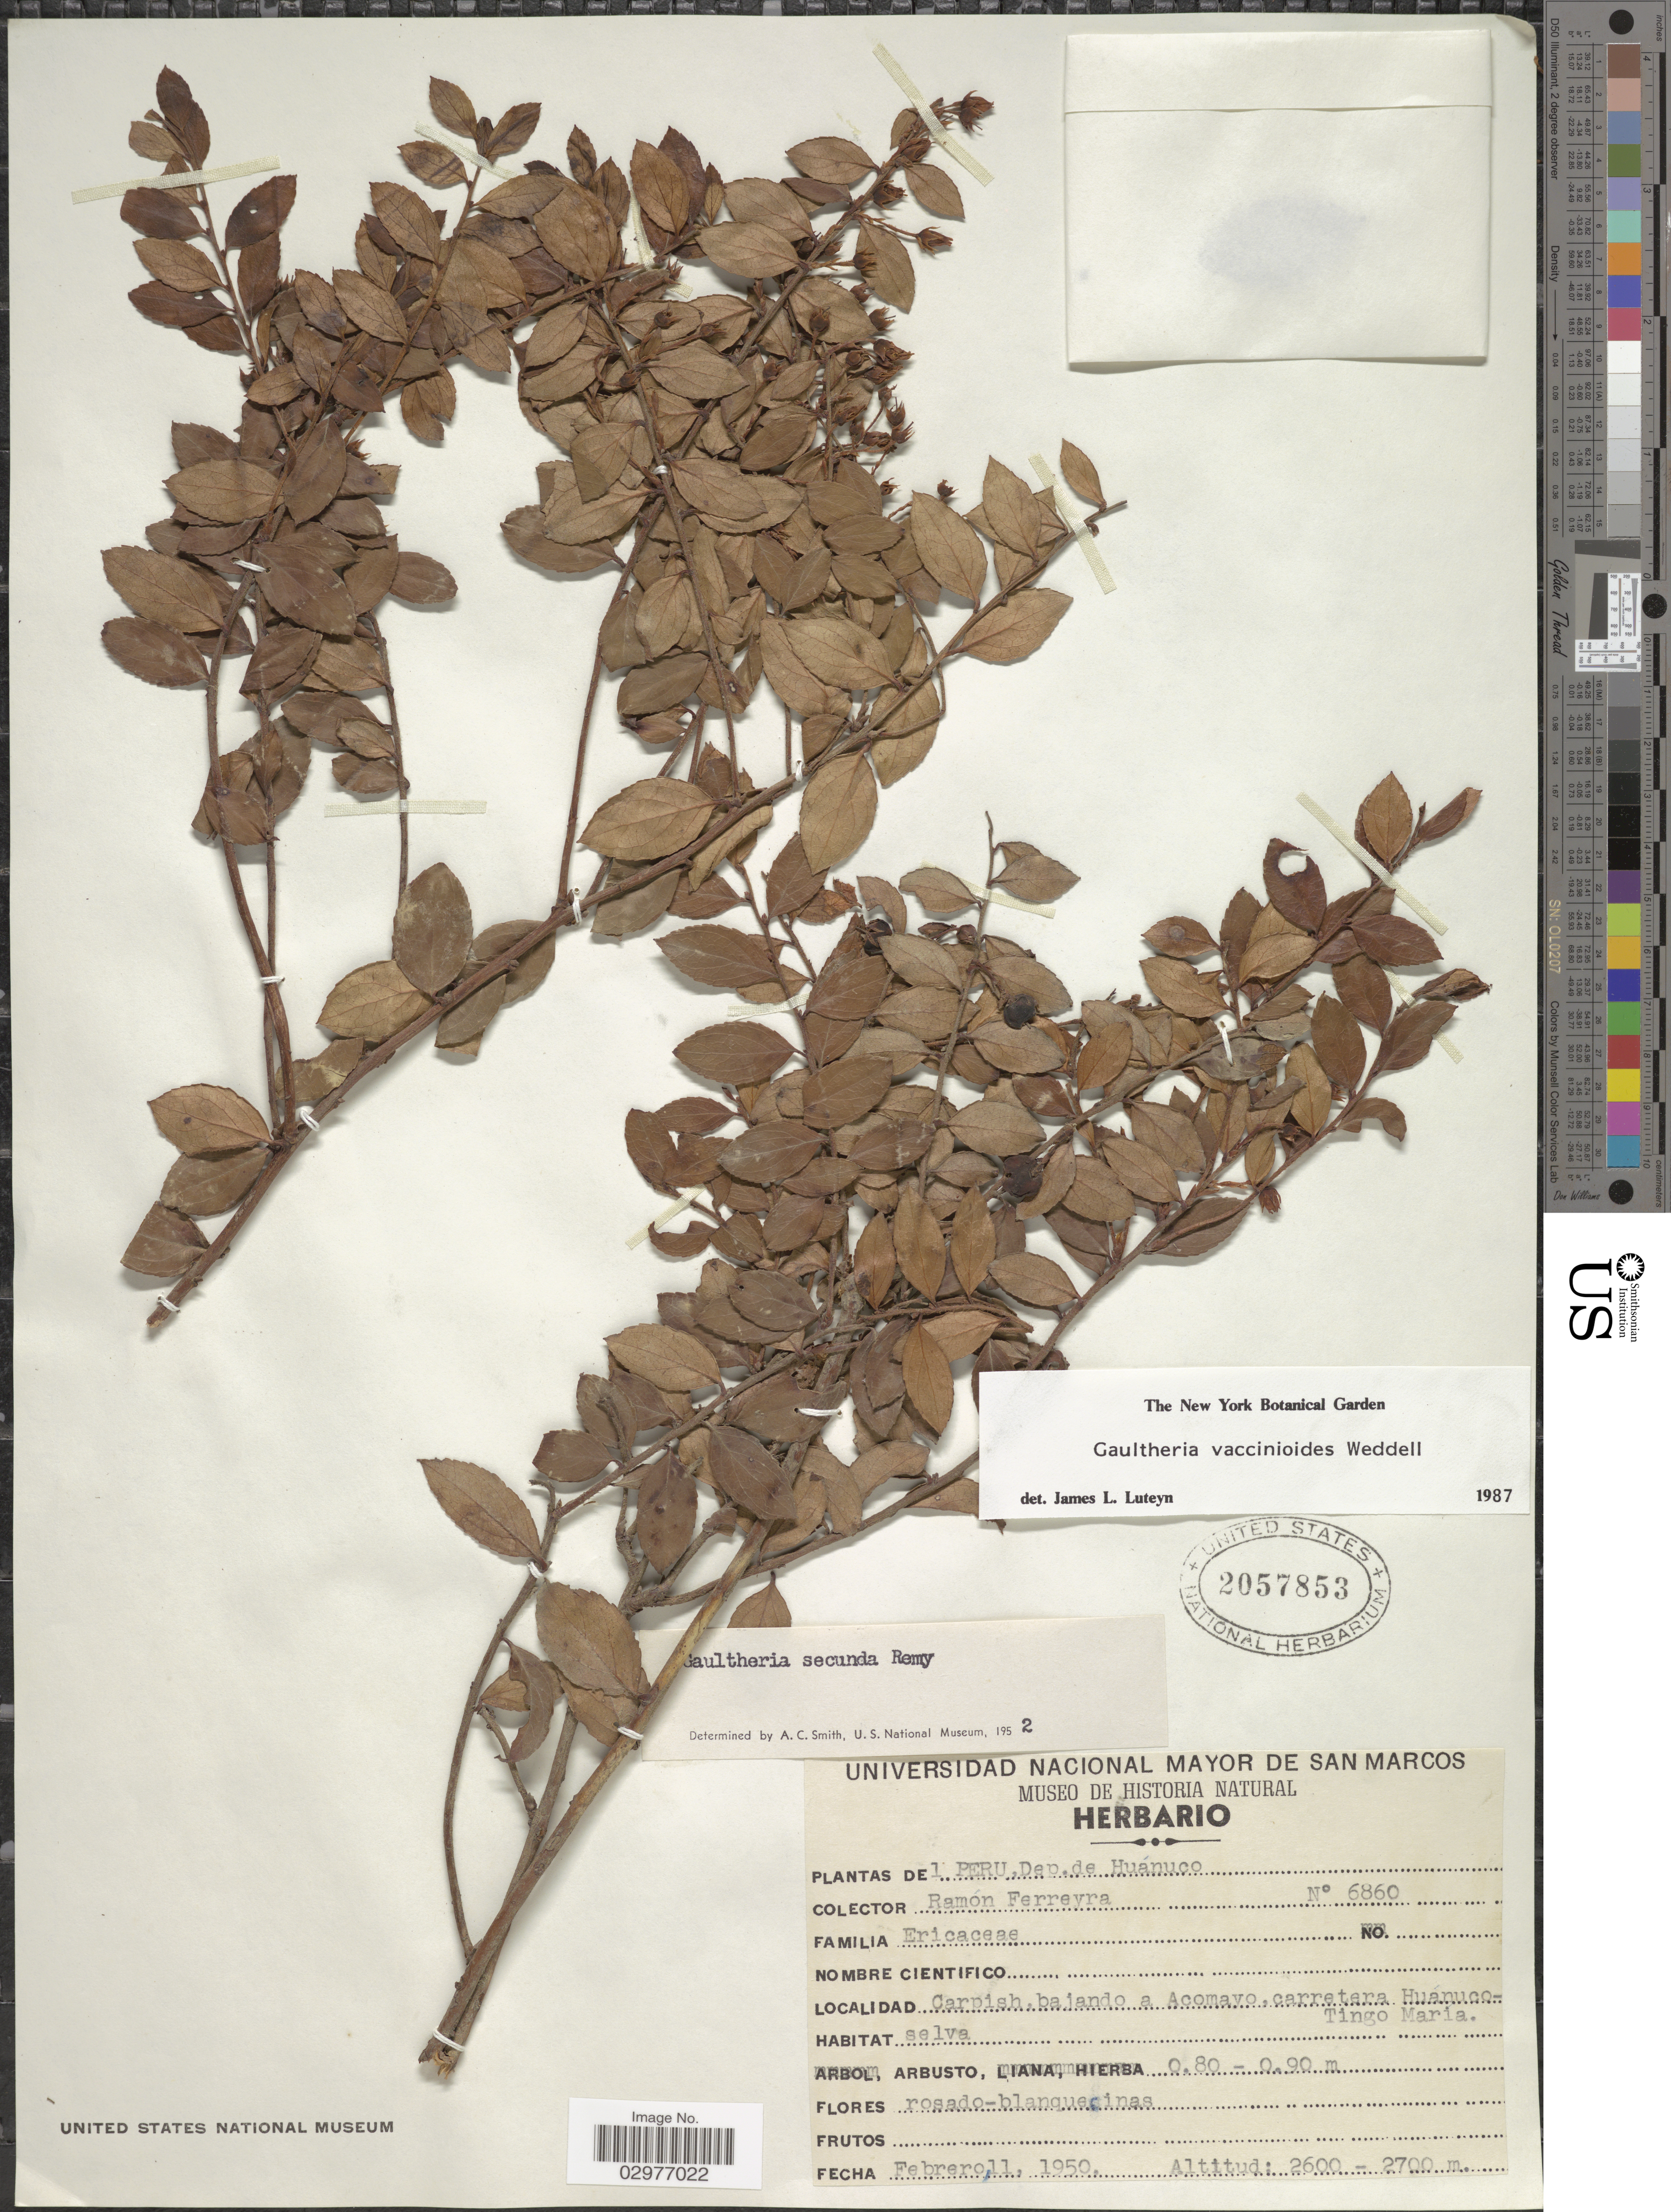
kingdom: Plantae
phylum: Tracheophyta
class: Magnoliopsida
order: Ericales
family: Ericaceae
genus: Gaultheria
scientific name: Gaultheria vaccinioides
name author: Wedd.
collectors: R. A. Ferreyra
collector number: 6860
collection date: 1950-02-11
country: Peru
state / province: Huánuco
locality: Dep. de Huánuco. Carpish, bajando a Acomayo, carretera Huánuco-Tingo Maria.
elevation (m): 2600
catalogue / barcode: US 2057853